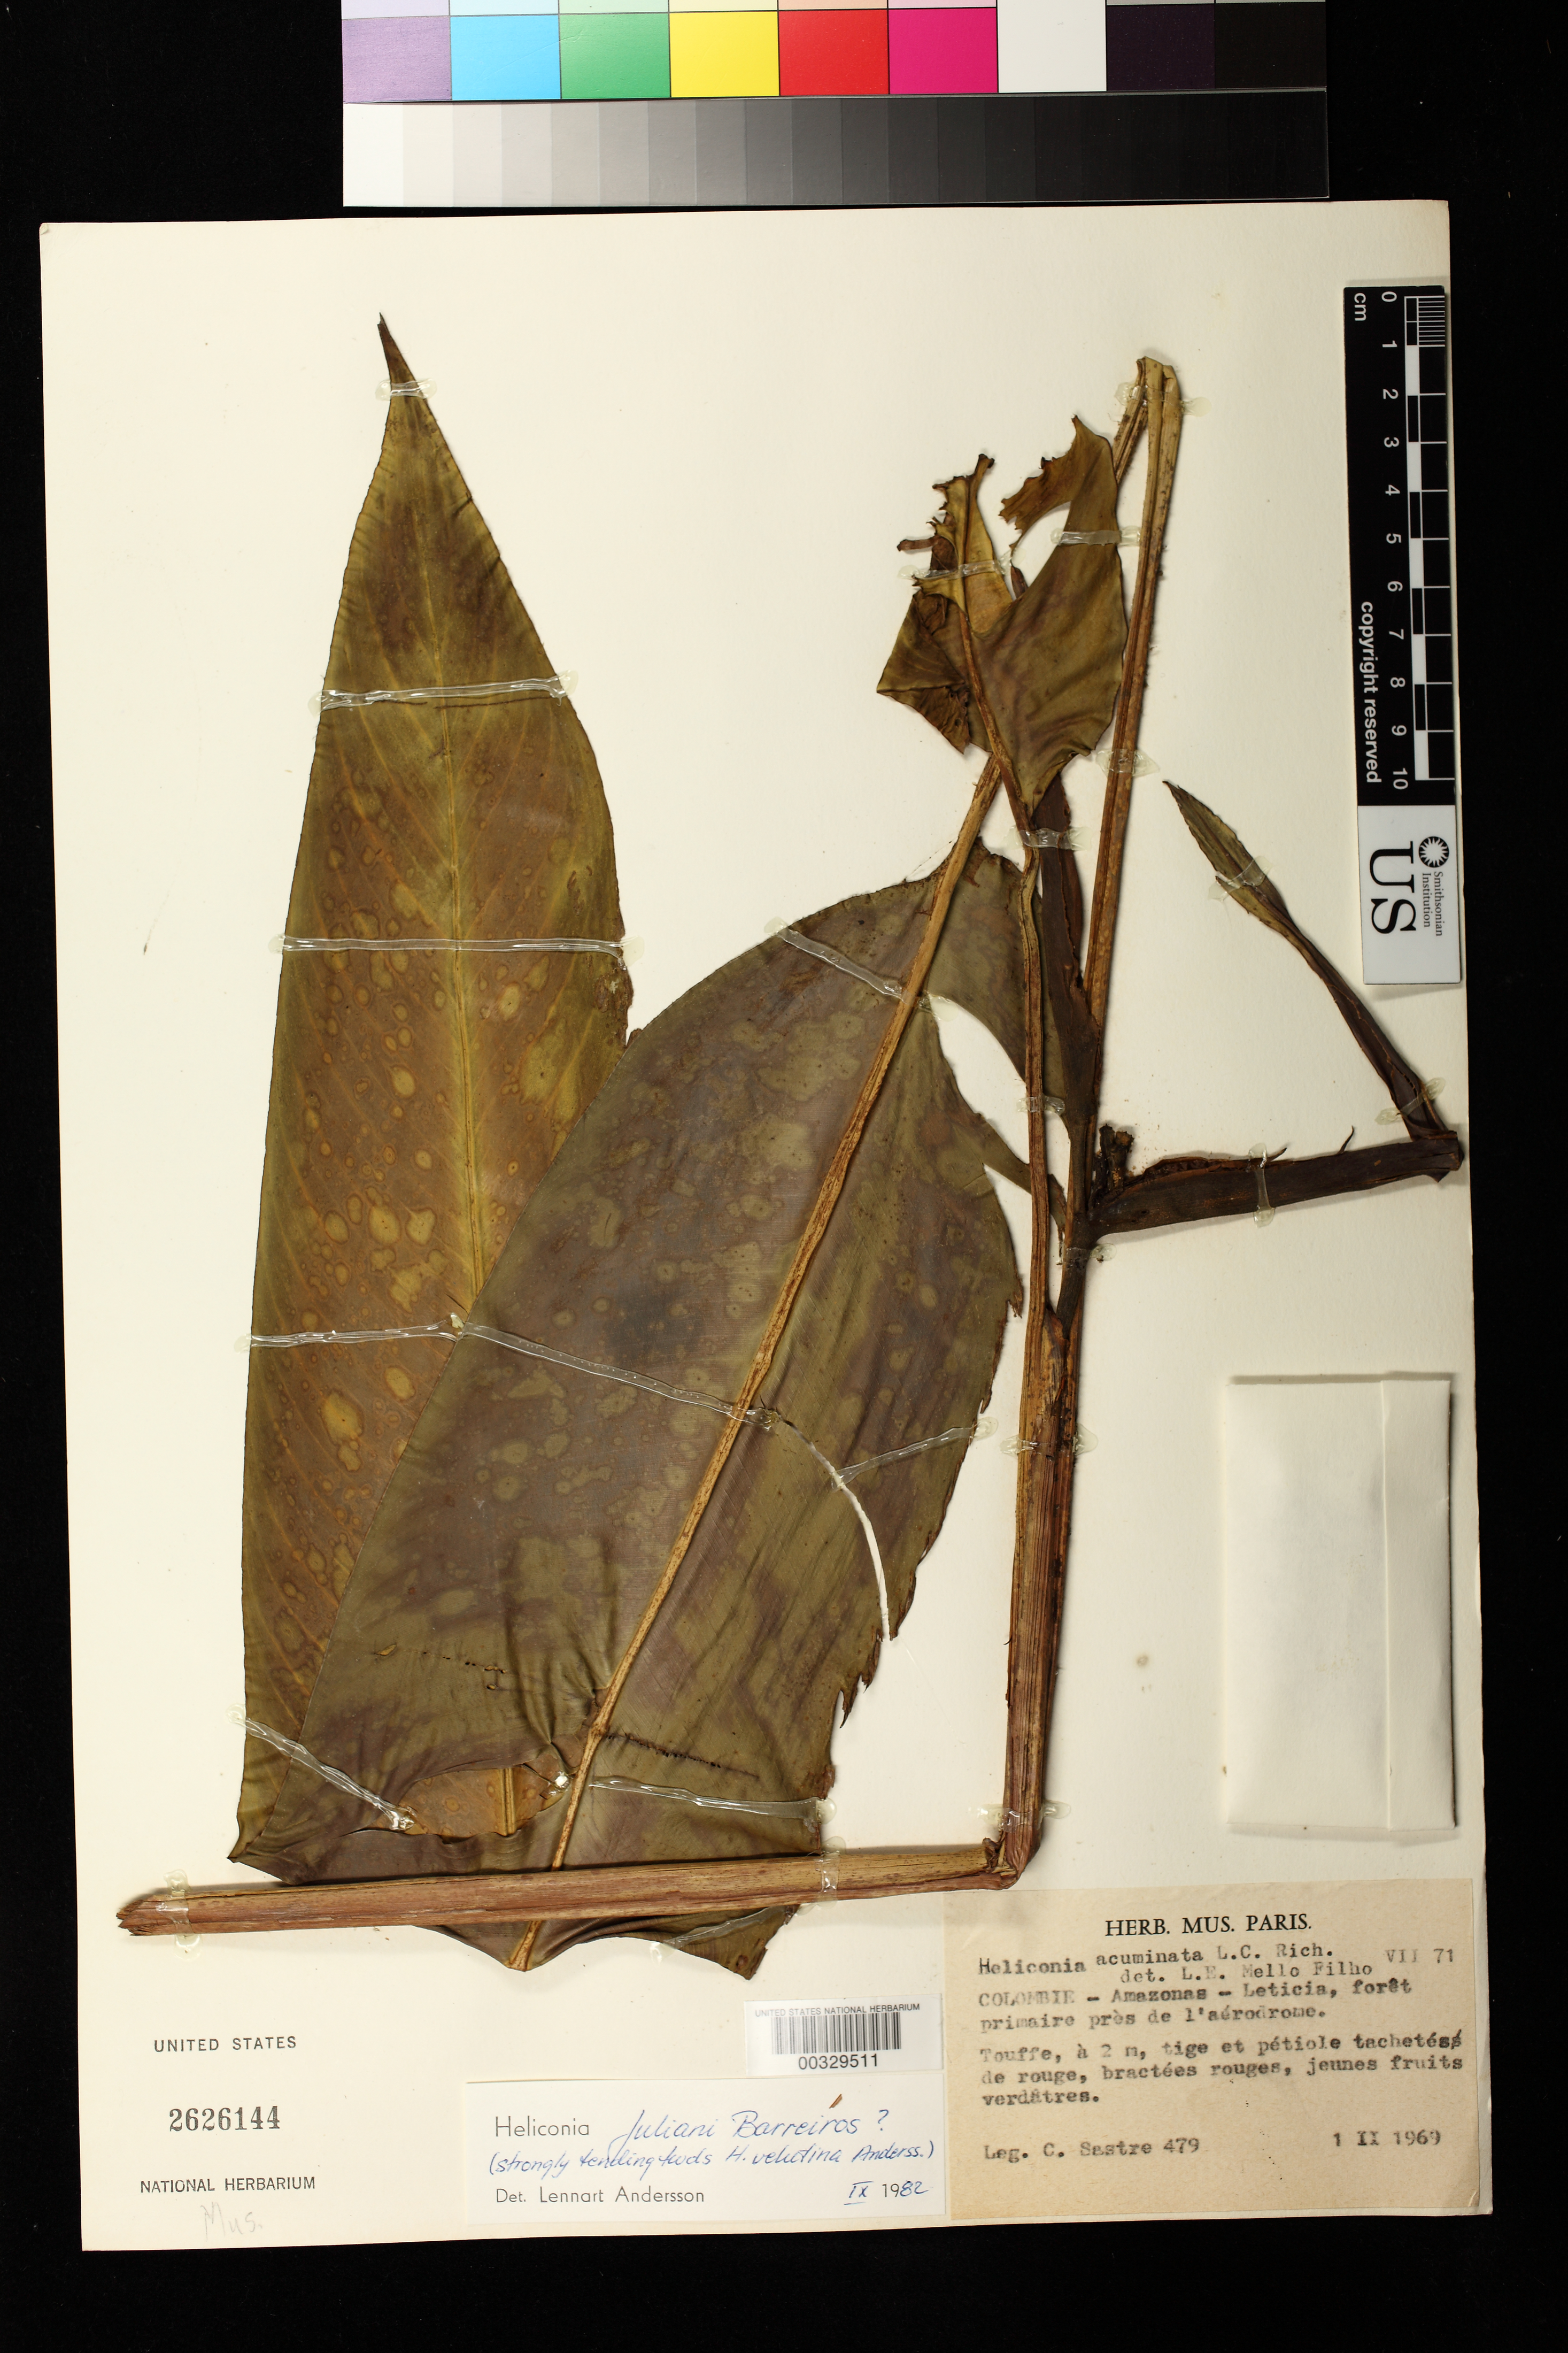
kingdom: Plantae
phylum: Tracheophyta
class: Liliopsida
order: Zingiberales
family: Heliconiaceae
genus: Heliconia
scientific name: Heliconia julianii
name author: Barreiros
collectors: C. H. L. Sastre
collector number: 479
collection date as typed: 01 Feb 1969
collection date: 1969-02-01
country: Colombia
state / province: Amazônas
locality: Leticia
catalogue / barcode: US 2626144